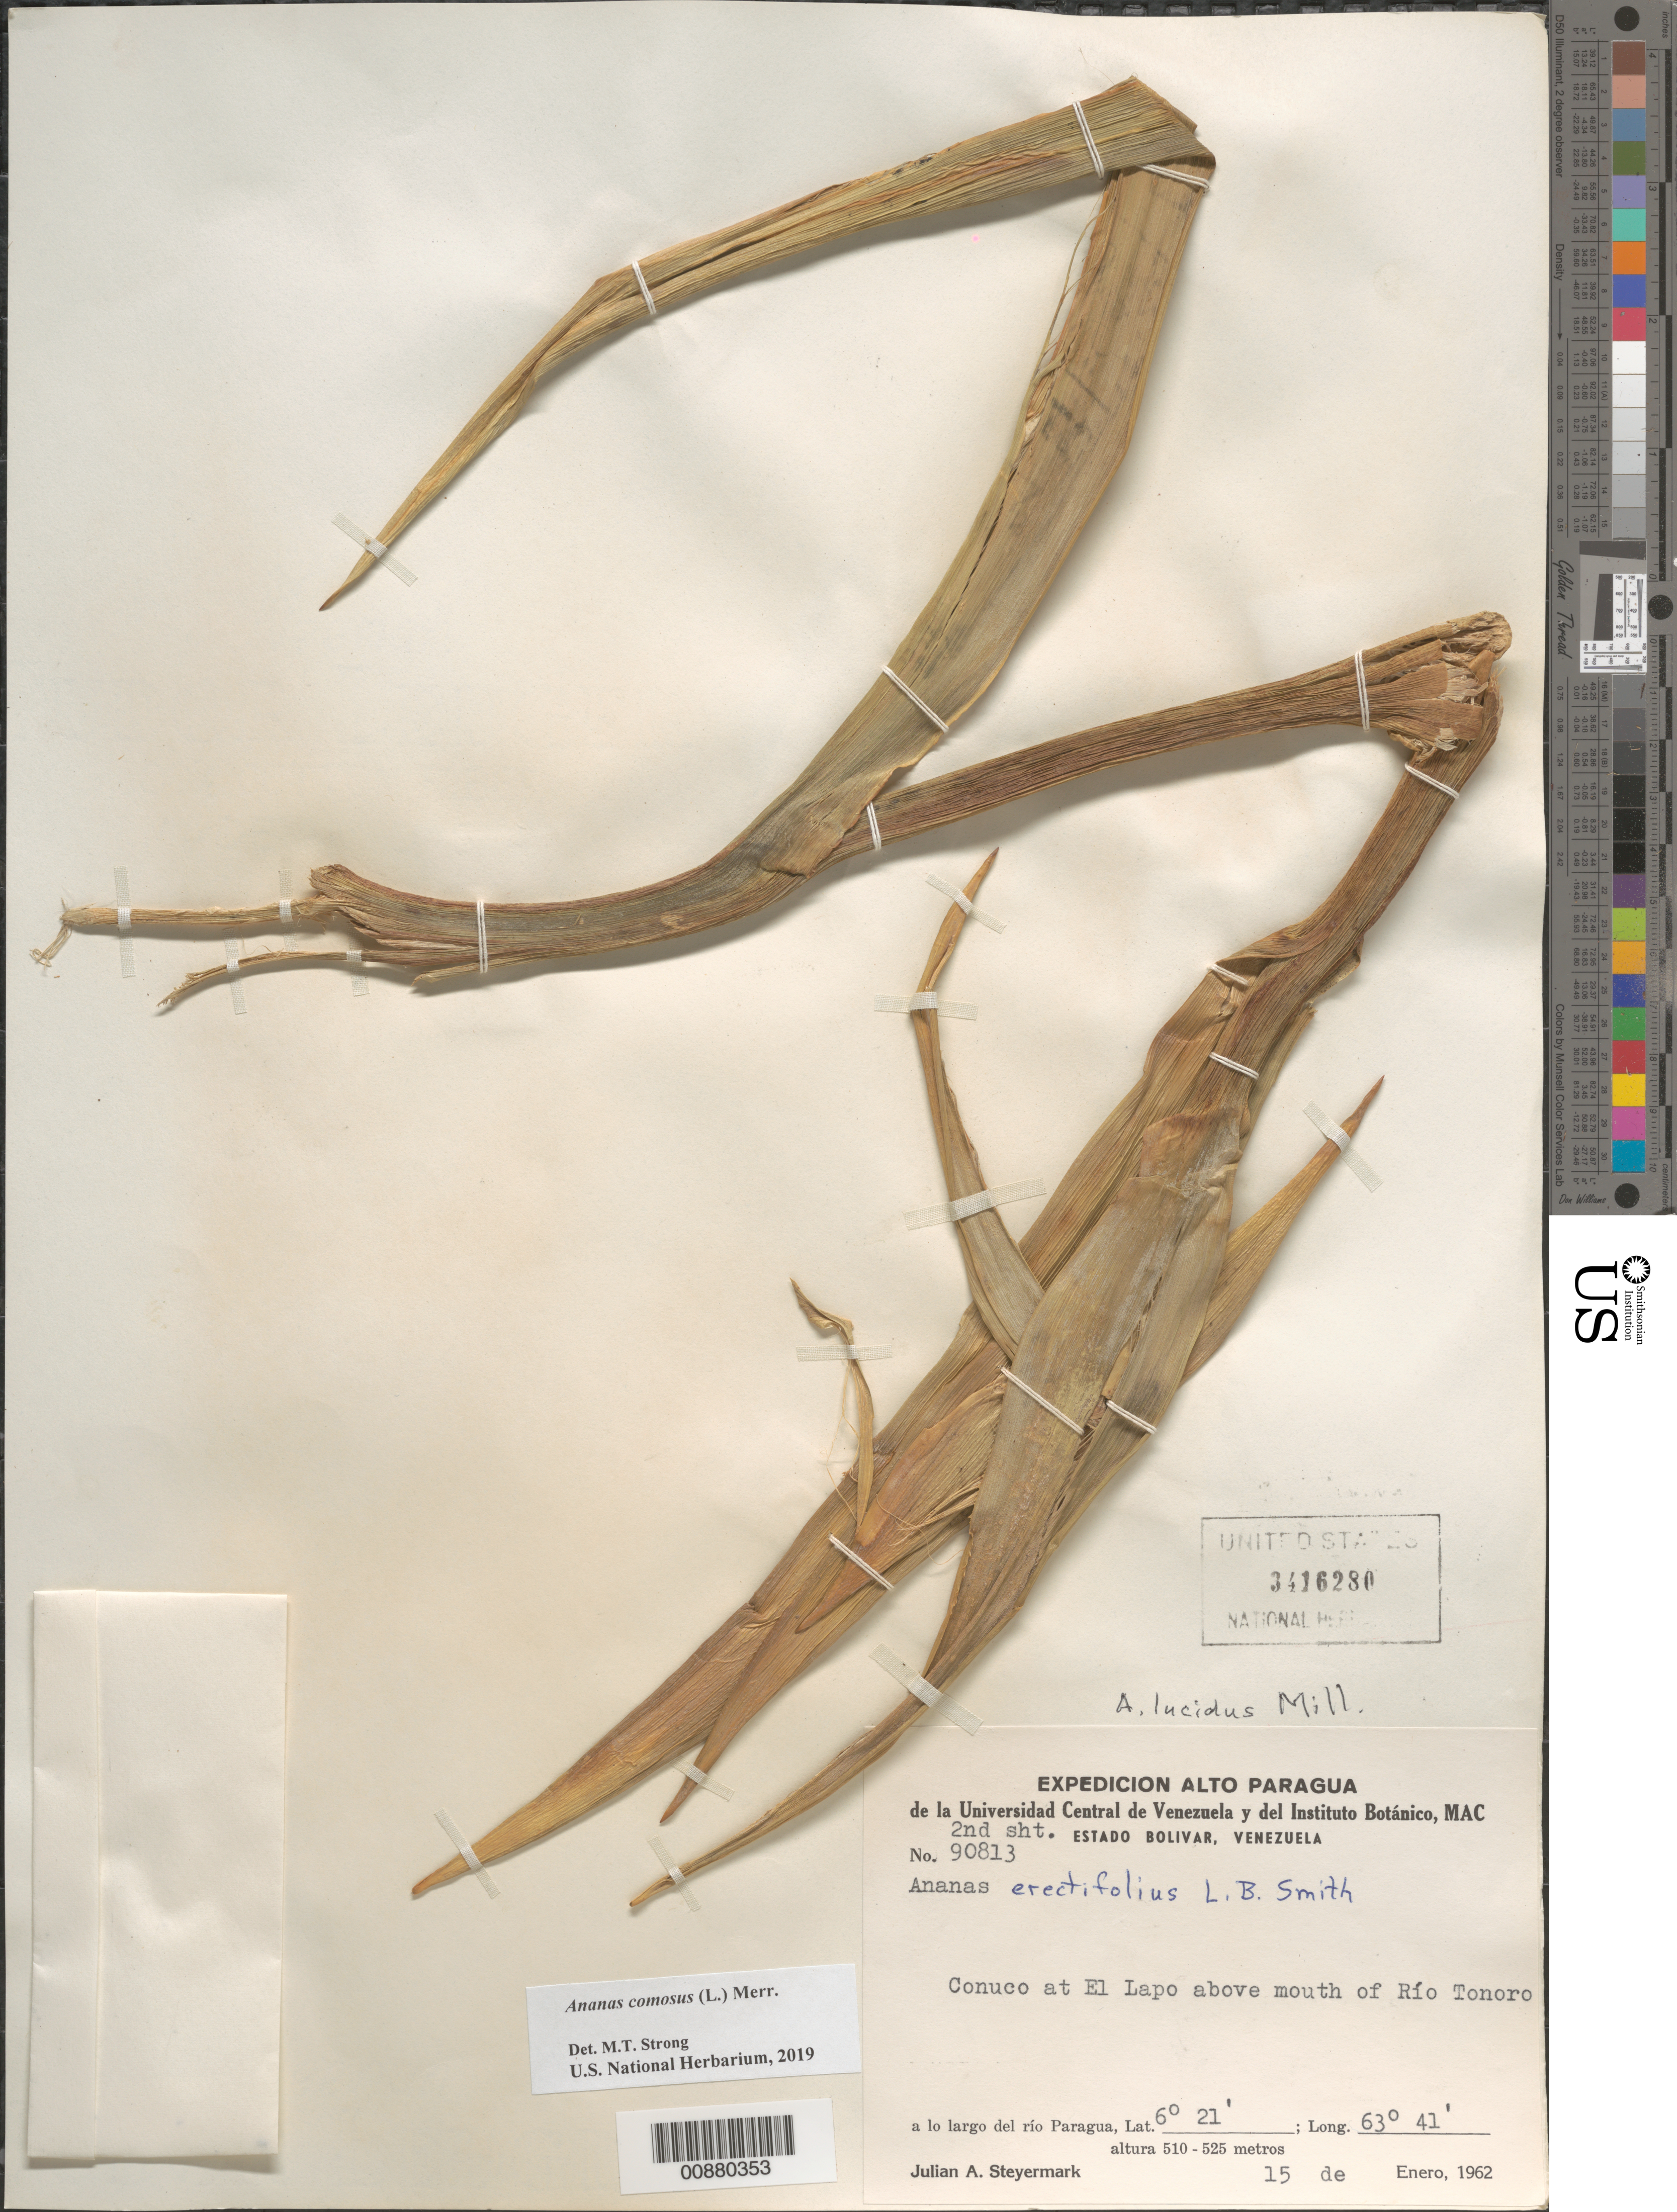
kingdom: Plantae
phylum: Tracheophyta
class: Liliopsida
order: Poales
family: Bromeliaceae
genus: Ananas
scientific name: Ananas comosus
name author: (L.) Merr.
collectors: J. Steyermark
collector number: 90813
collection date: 1962-01-15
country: Venezuela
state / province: Bolivar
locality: Conuco at El Lapo above mouth of Río Tonoro. A lo largo del río Paragua.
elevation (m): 510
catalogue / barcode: US 3416280